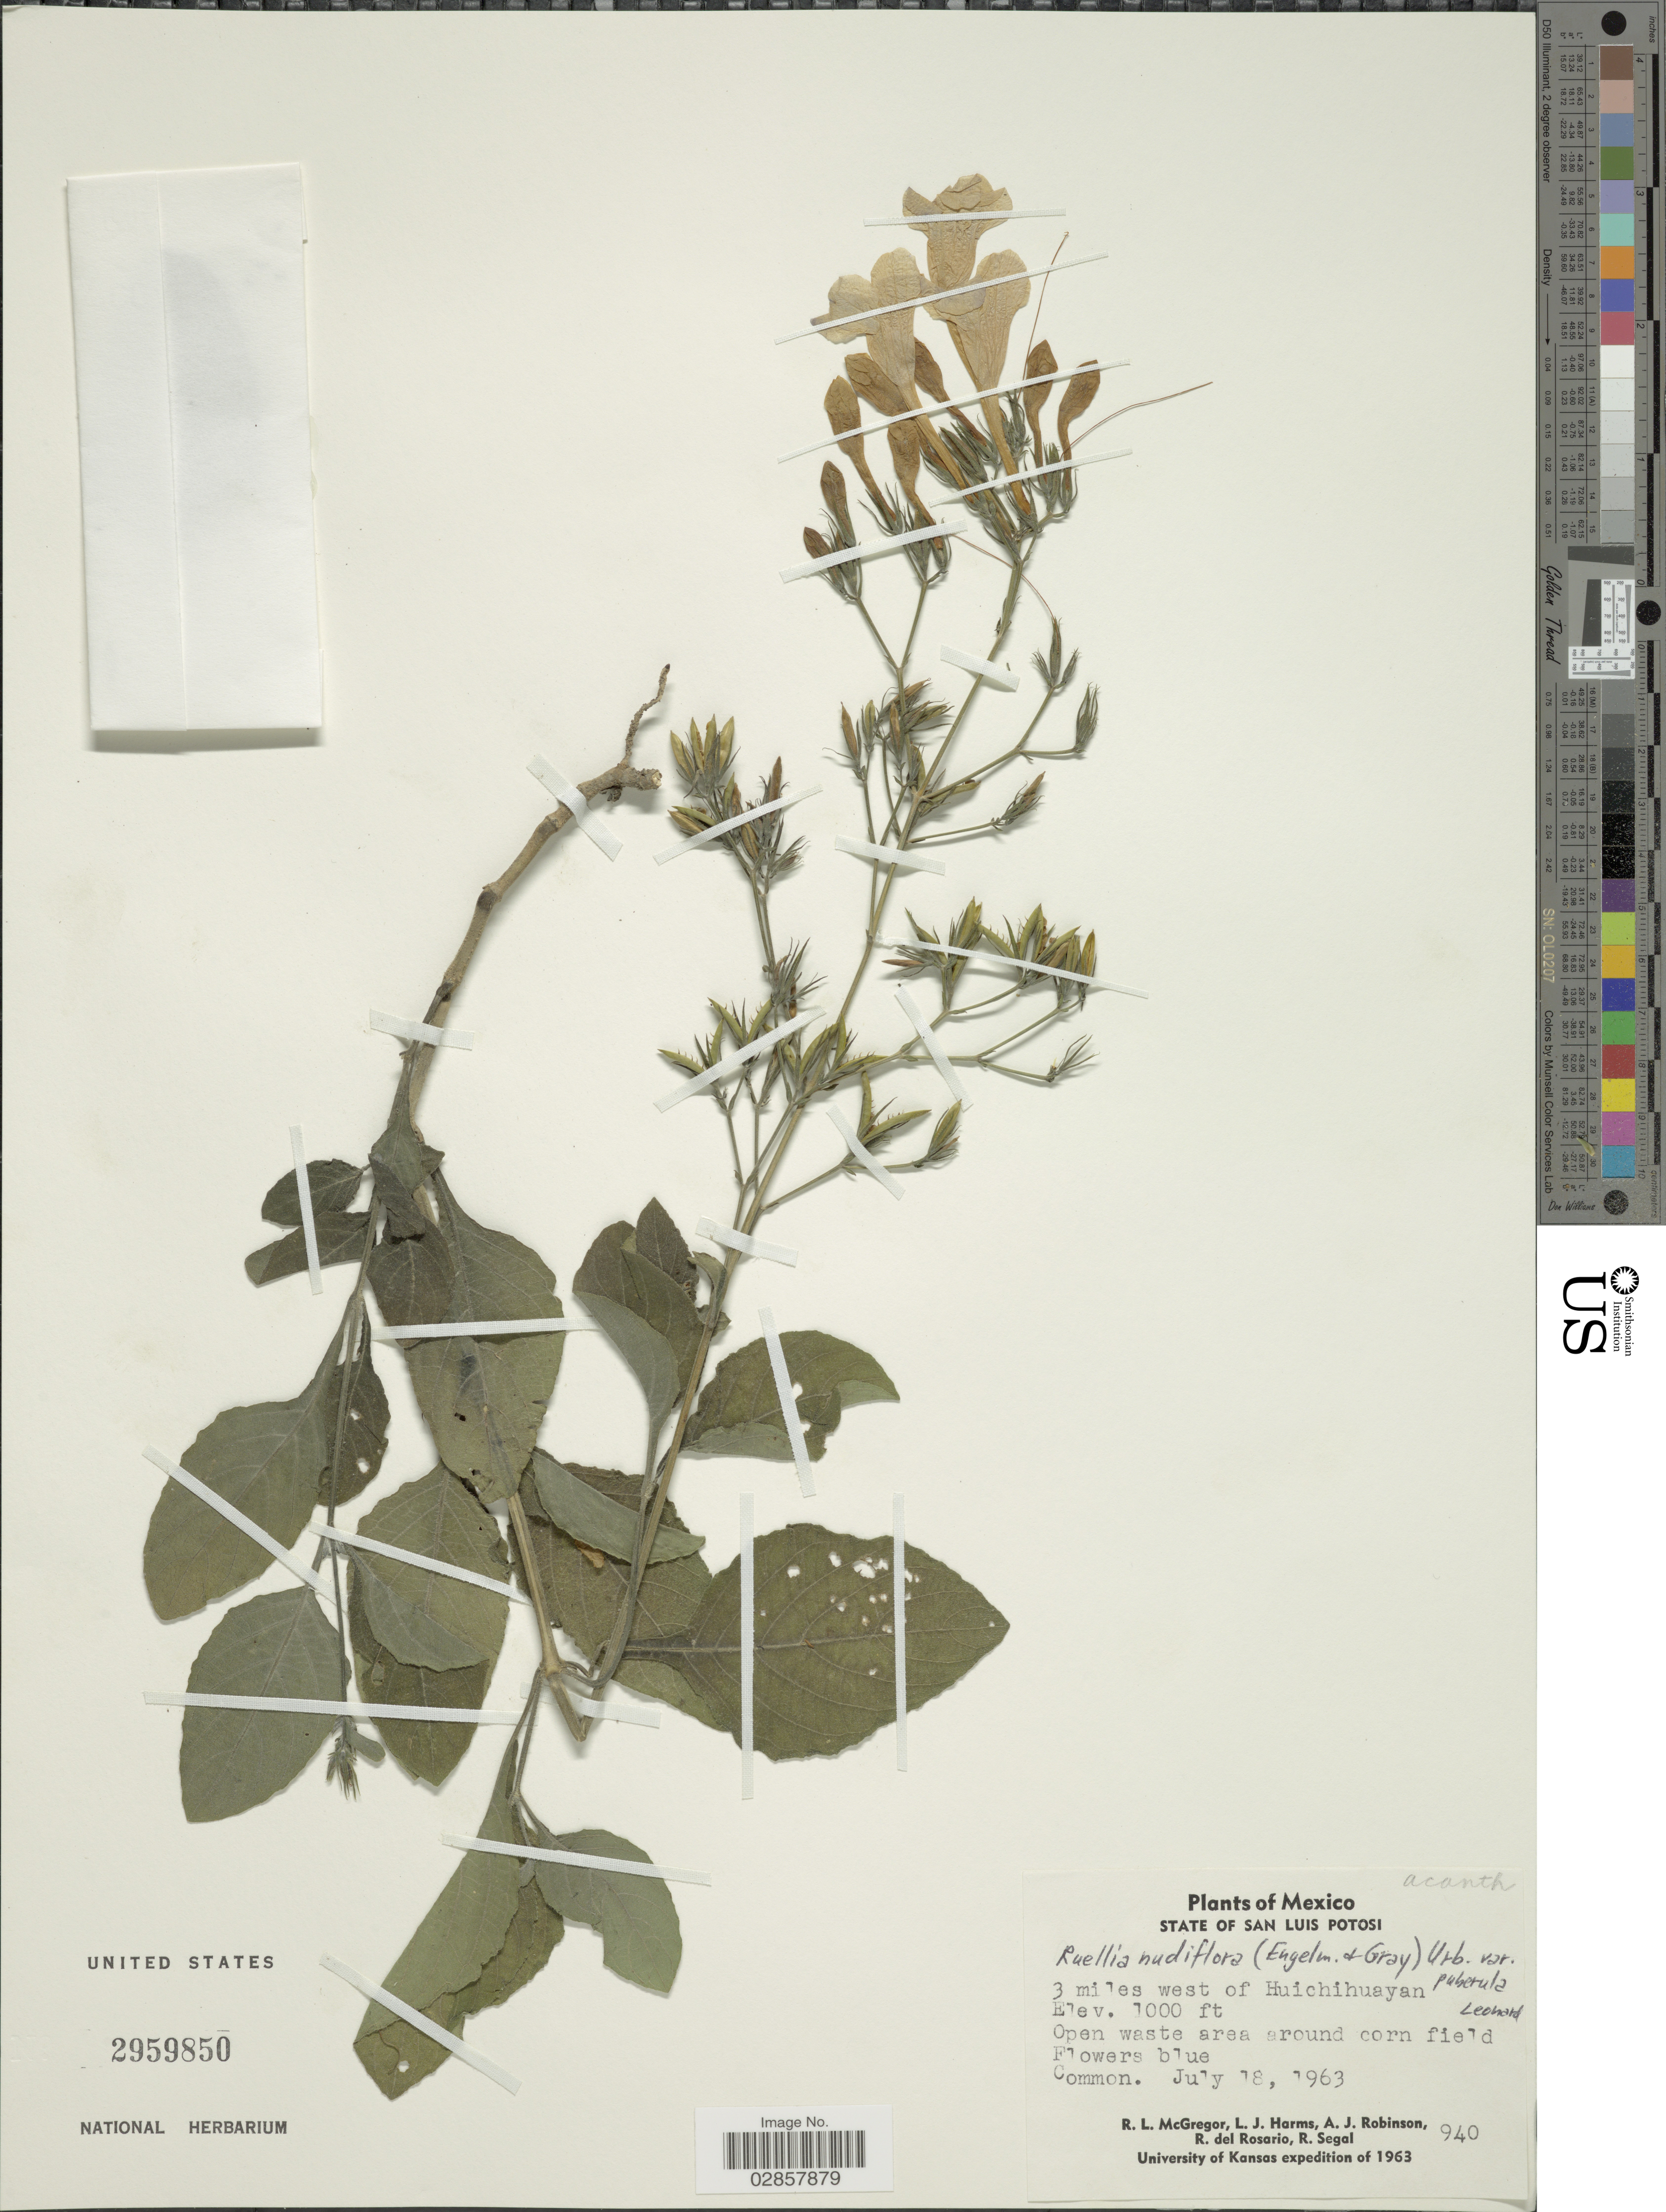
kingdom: Plantae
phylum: Tracheophyta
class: Magnoliopsida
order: Lamiales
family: Acanthaceae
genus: Ruellia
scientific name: Ruellia nudiflora var. puberula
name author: Leonard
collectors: R. McGregor, L. Harms, A. J.Robinson, R. del Rosario & R. Segal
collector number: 940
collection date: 1963-07-18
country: Mexico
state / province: San Luis Potosí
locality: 3 miles west of Huichihuayan. Open waste around corn field.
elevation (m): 305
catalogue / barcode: US 2959850